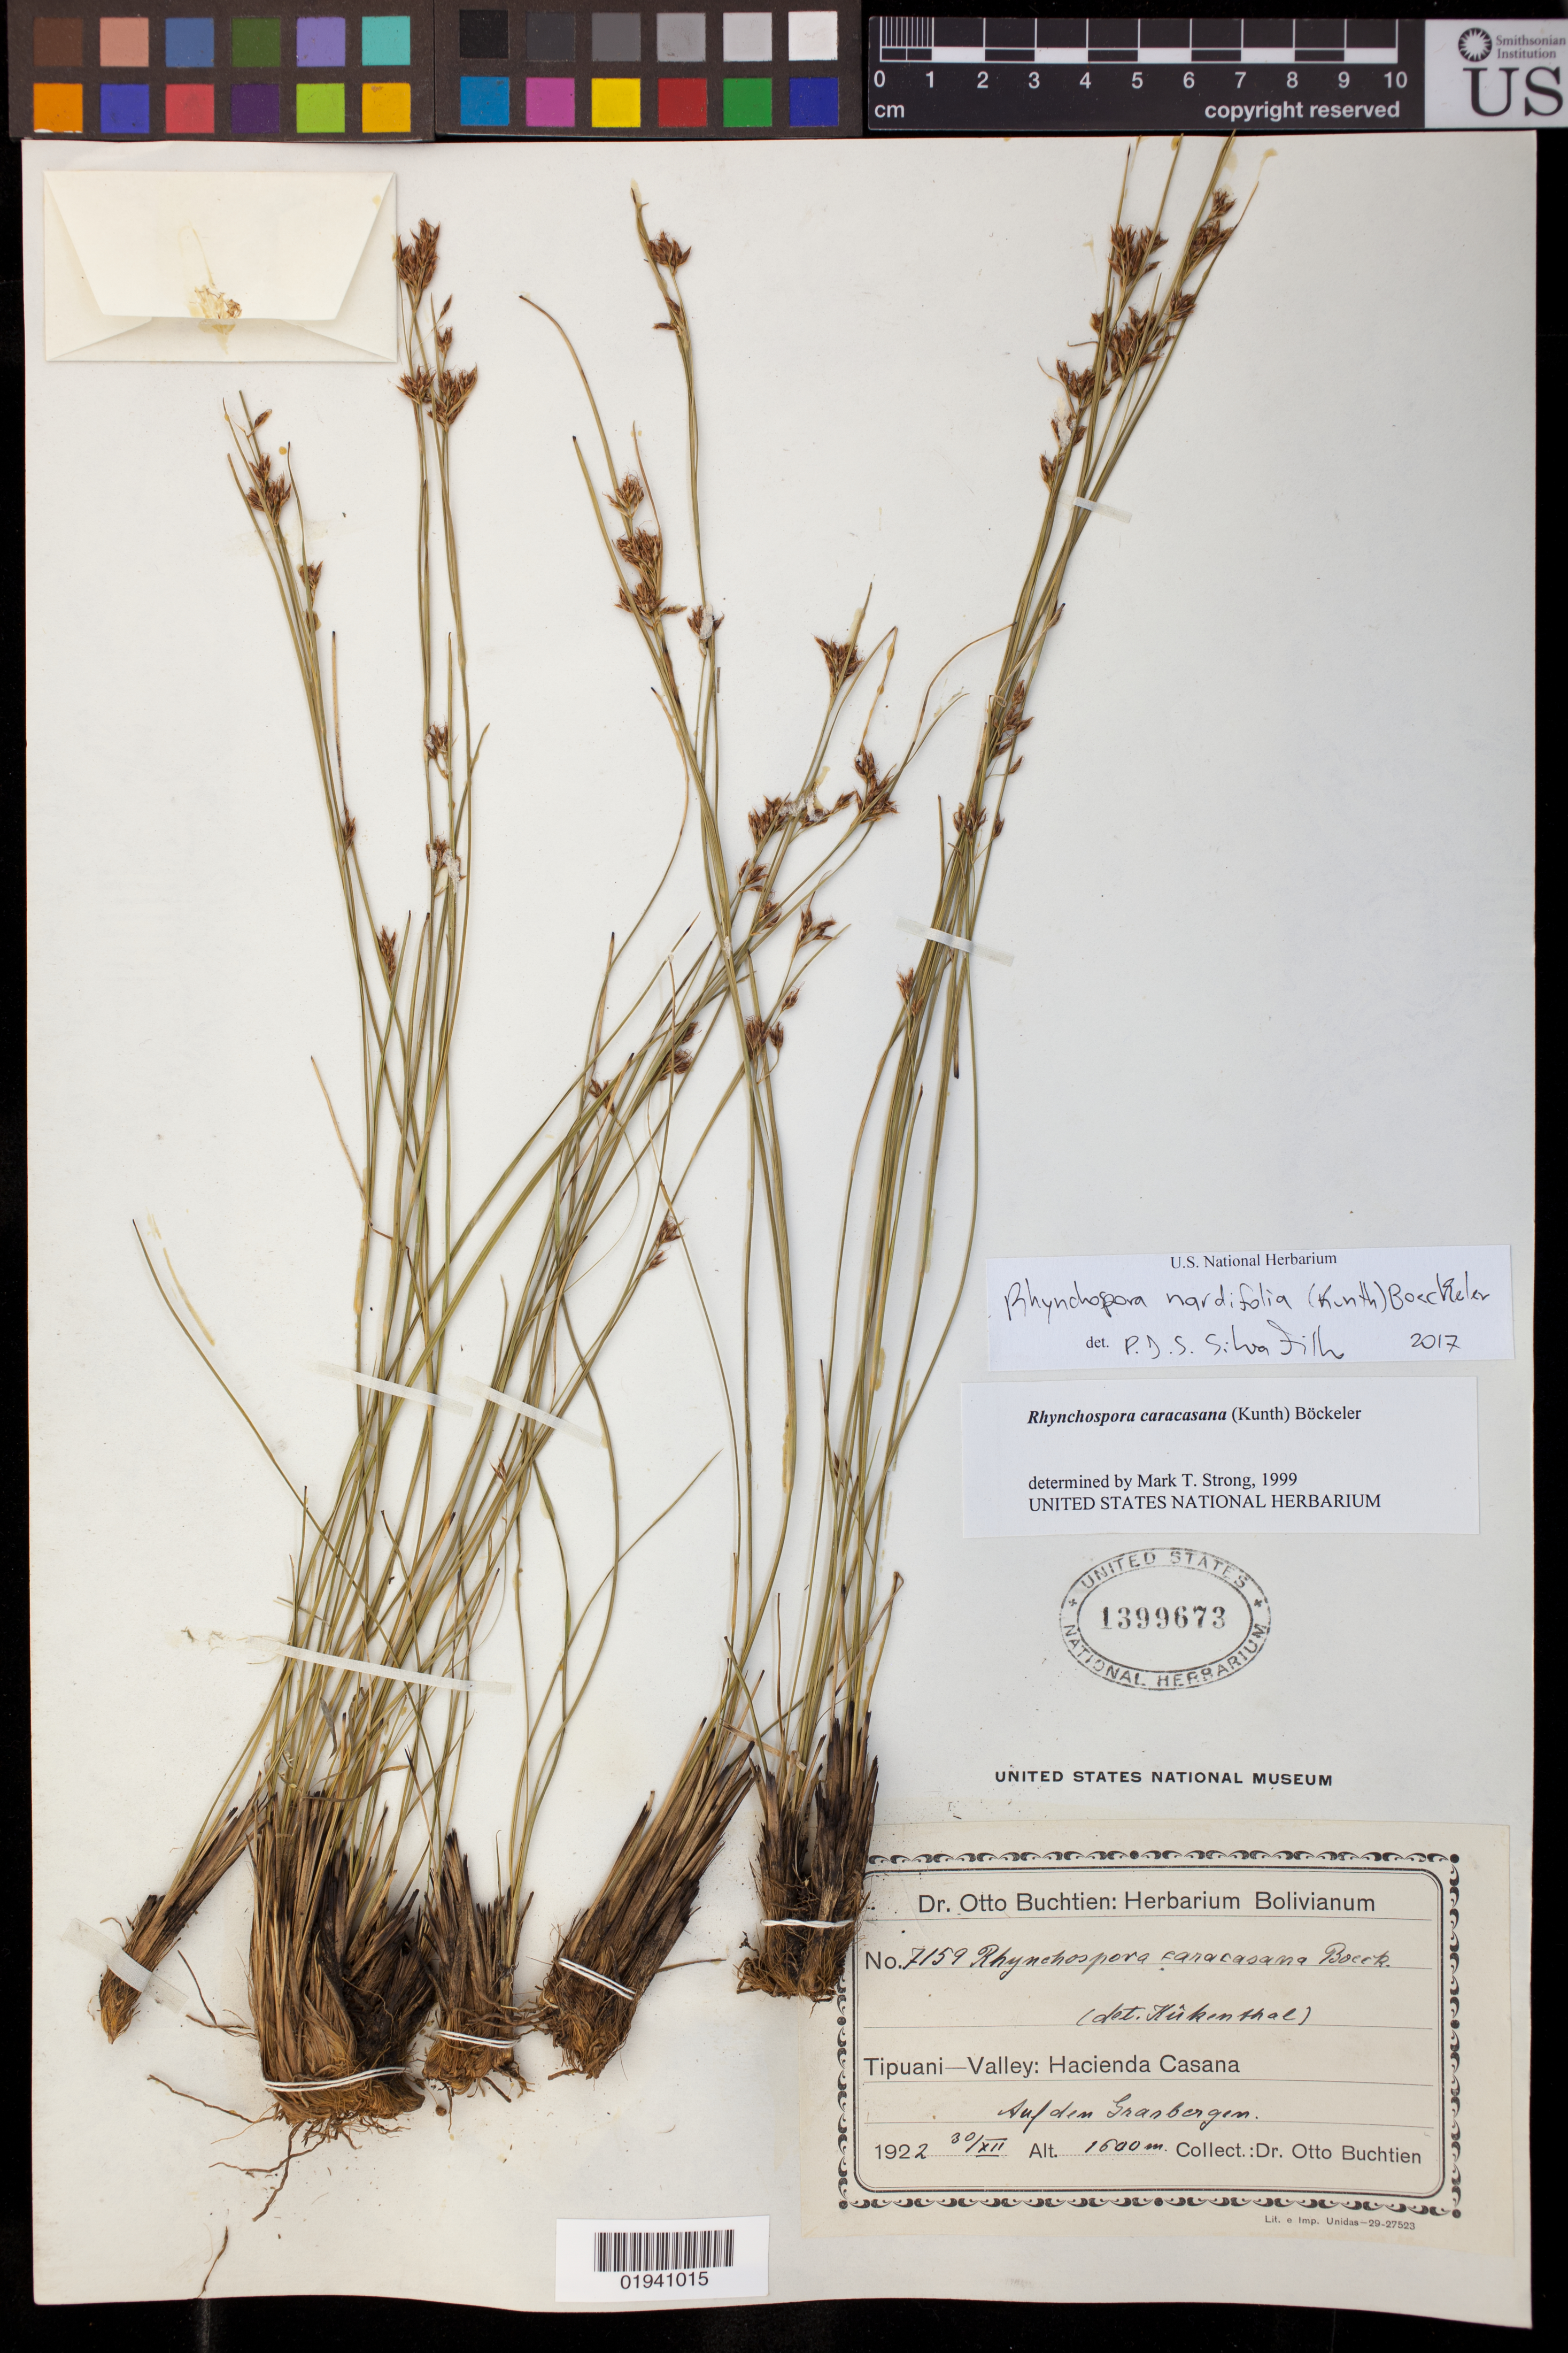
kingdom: Plantae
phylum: Tracheophyta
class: Liliopsida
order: Poales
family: Cyperaceae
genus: Rhynchospora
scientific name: Rhynchospora nardifolia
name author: (Kunth) Boeckeler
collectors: O. Buchtien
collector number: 7159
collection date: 1922-12-30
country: Bolivia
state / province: La Paz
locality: Tipuani - Valley, Hacienda Casana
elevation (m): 1500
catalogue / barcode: US 1399673